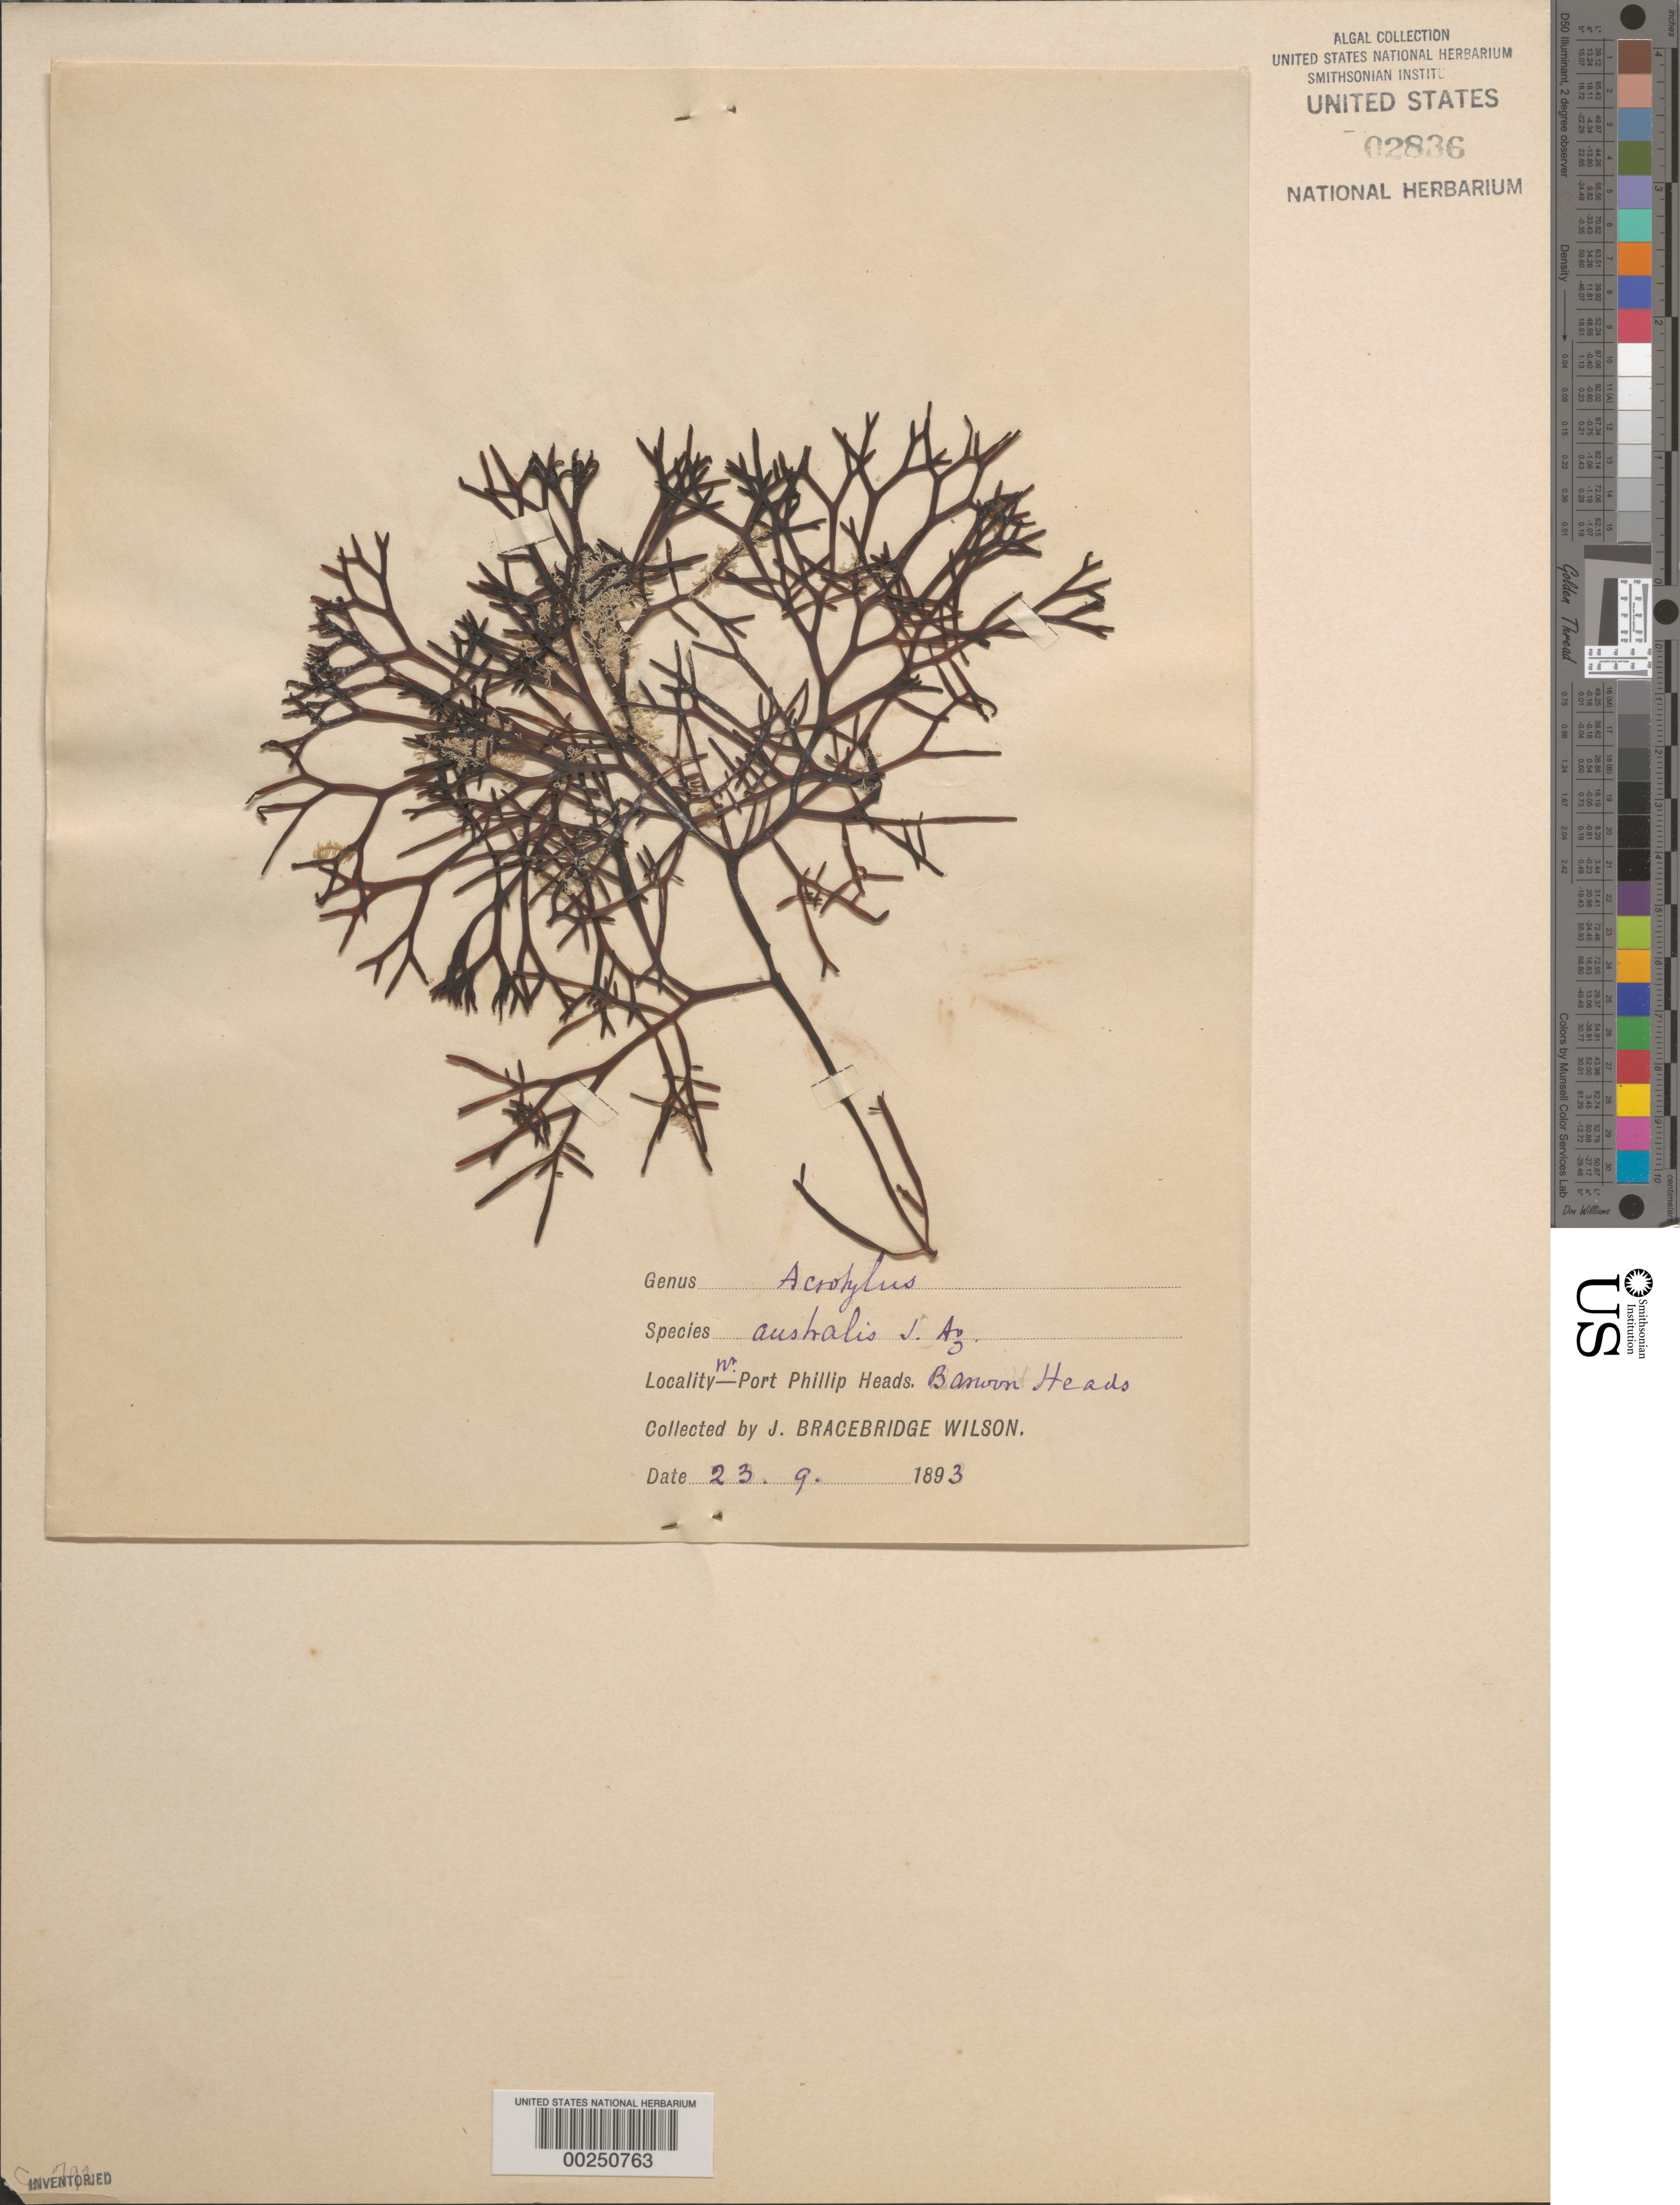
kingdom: Plantae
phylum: Rhodophyta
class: Florideophyceae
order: Gigartinales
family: Acrotylaceae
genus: Acrotylus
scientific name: Acrotylus australis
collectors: J. B. Wilson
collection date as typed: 23 Sep 1893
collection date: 1893-09-23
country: Australia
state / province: Victoria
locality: Barwon heads, near port phillip heads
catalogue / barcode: US 2836